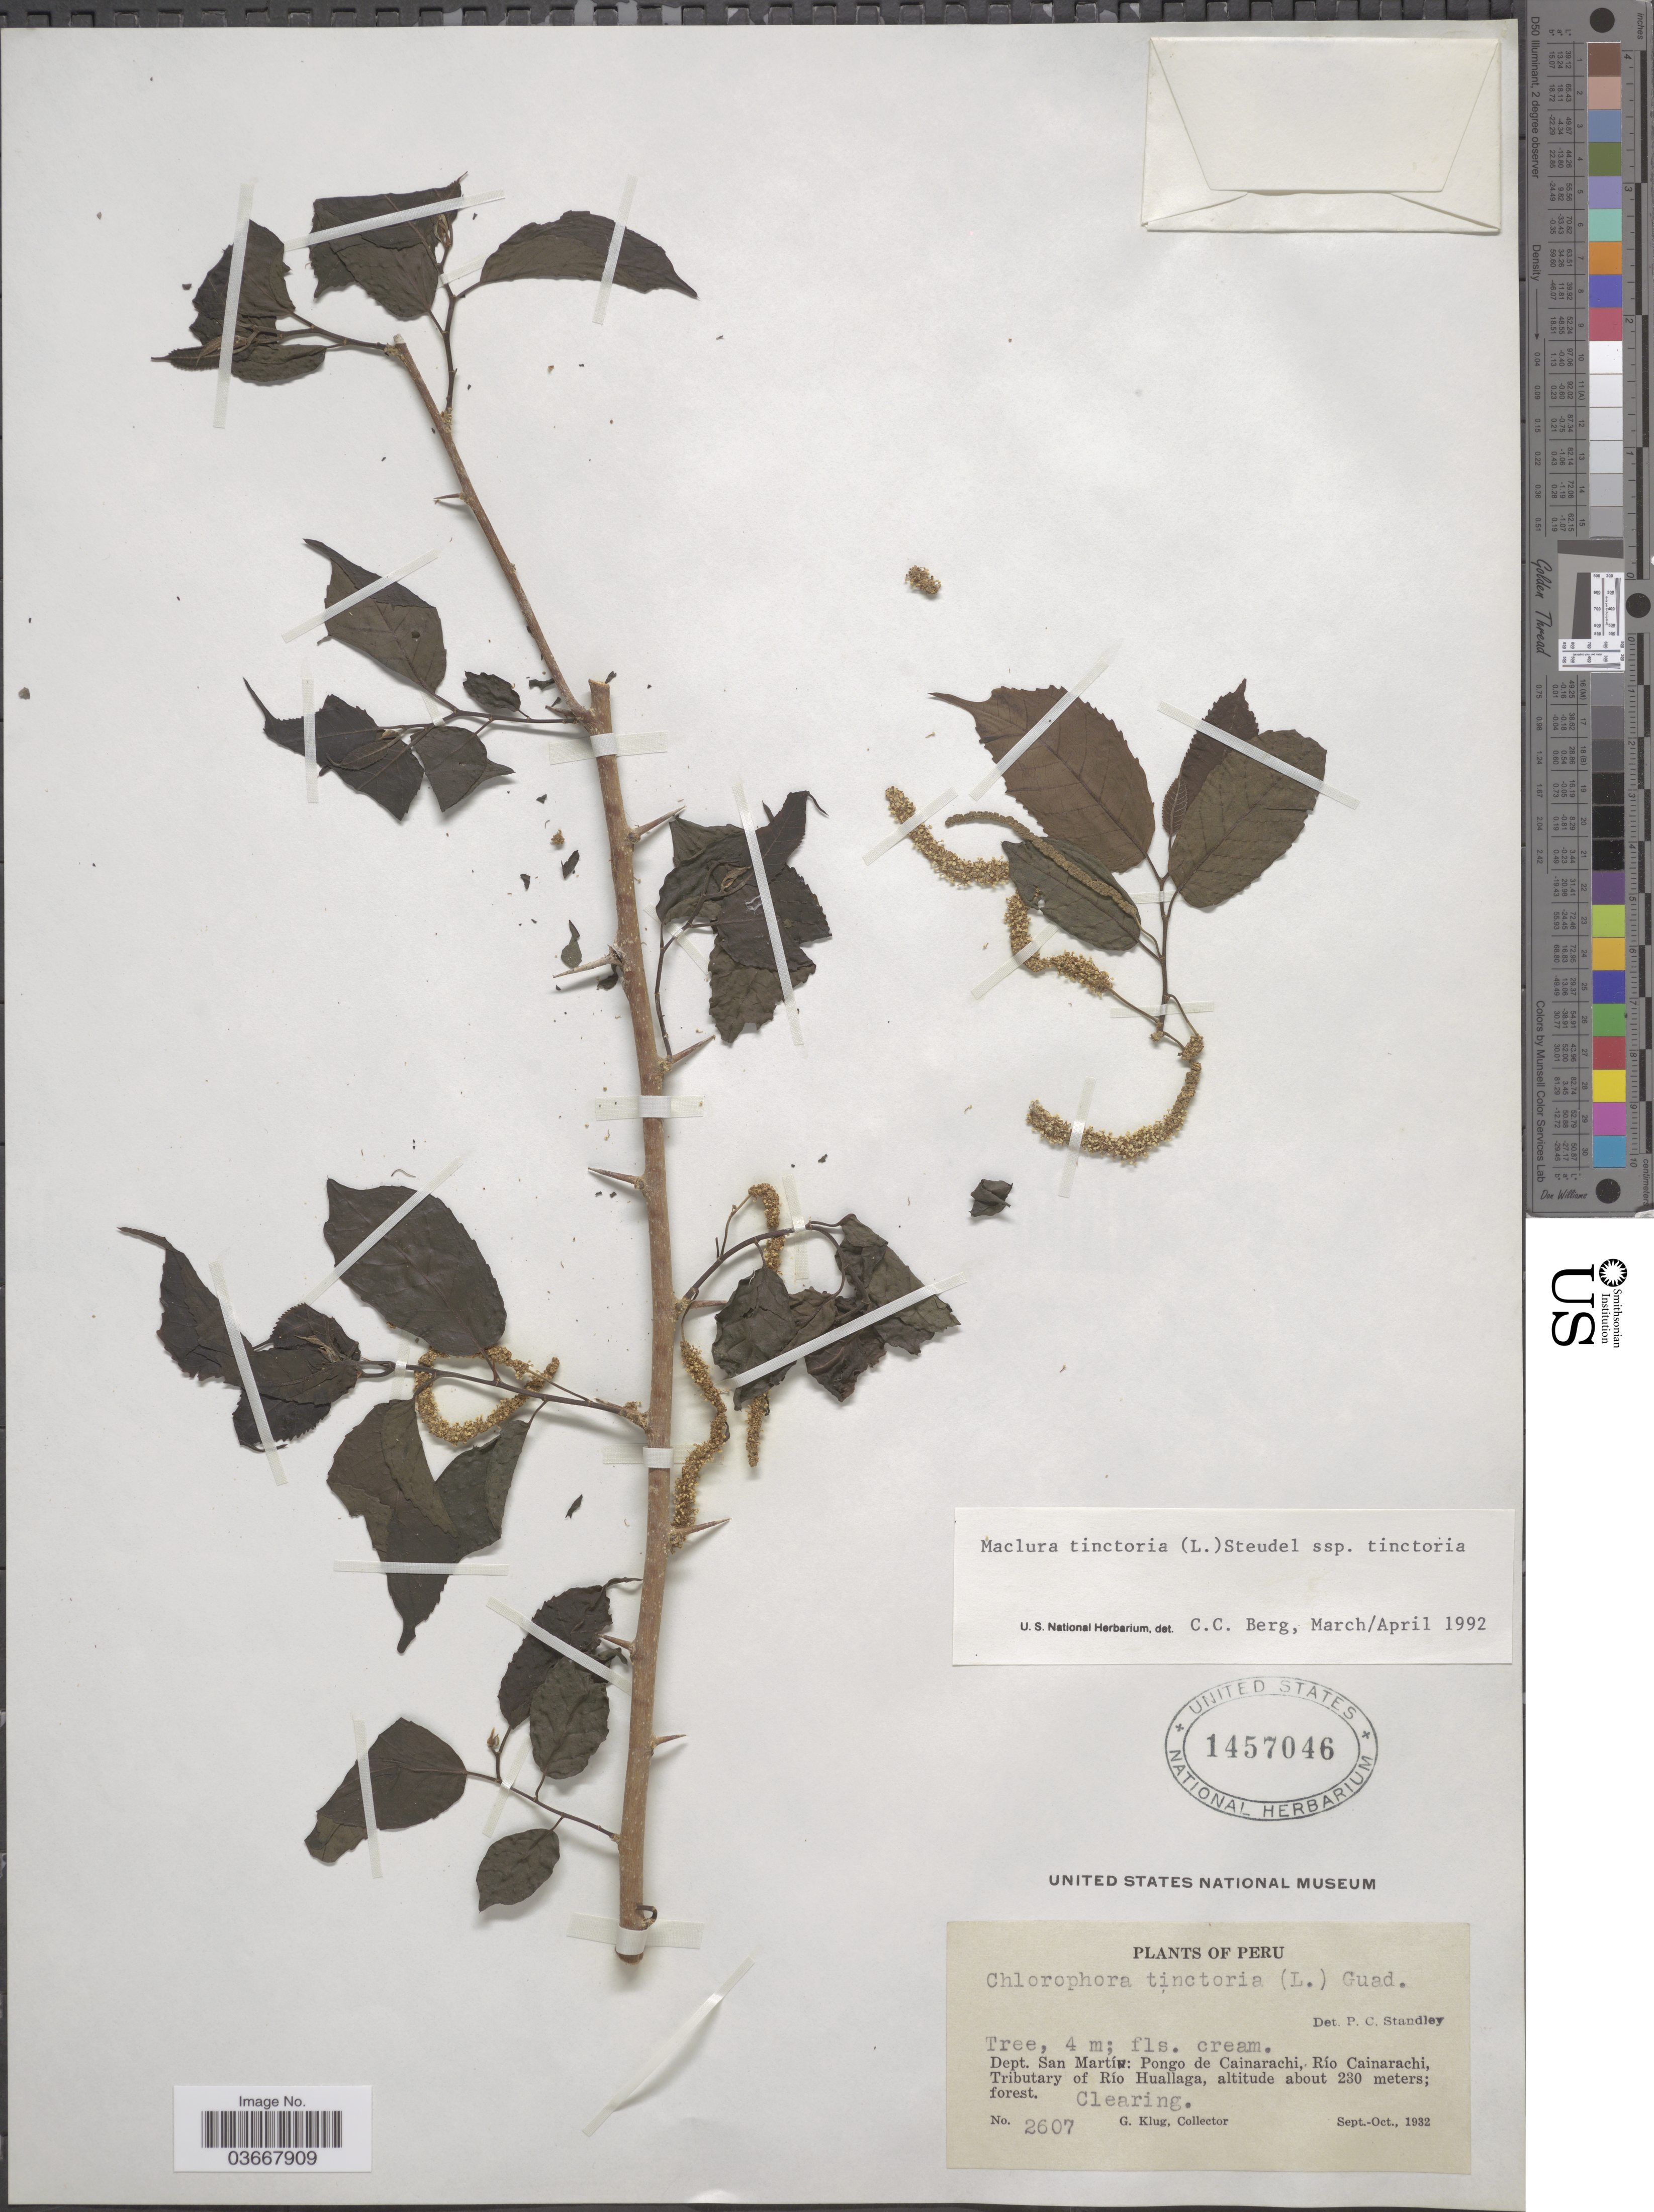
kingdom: Plantae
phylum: Tracheophyta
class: Magnoliopsida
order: Rosales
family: Moraceae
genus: Maclura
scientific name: Maclura tinctoria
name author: (L.) D. Don ex Steud.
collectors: G. Klug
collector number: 2607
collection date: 1932-09/1932-10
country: Peru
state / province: San Martín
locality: Dept. San Martín: Pongo de Cainarachi, Río Cainarachi, Tributary of Río Huallaga.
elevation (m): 230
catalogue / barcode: US 1457046